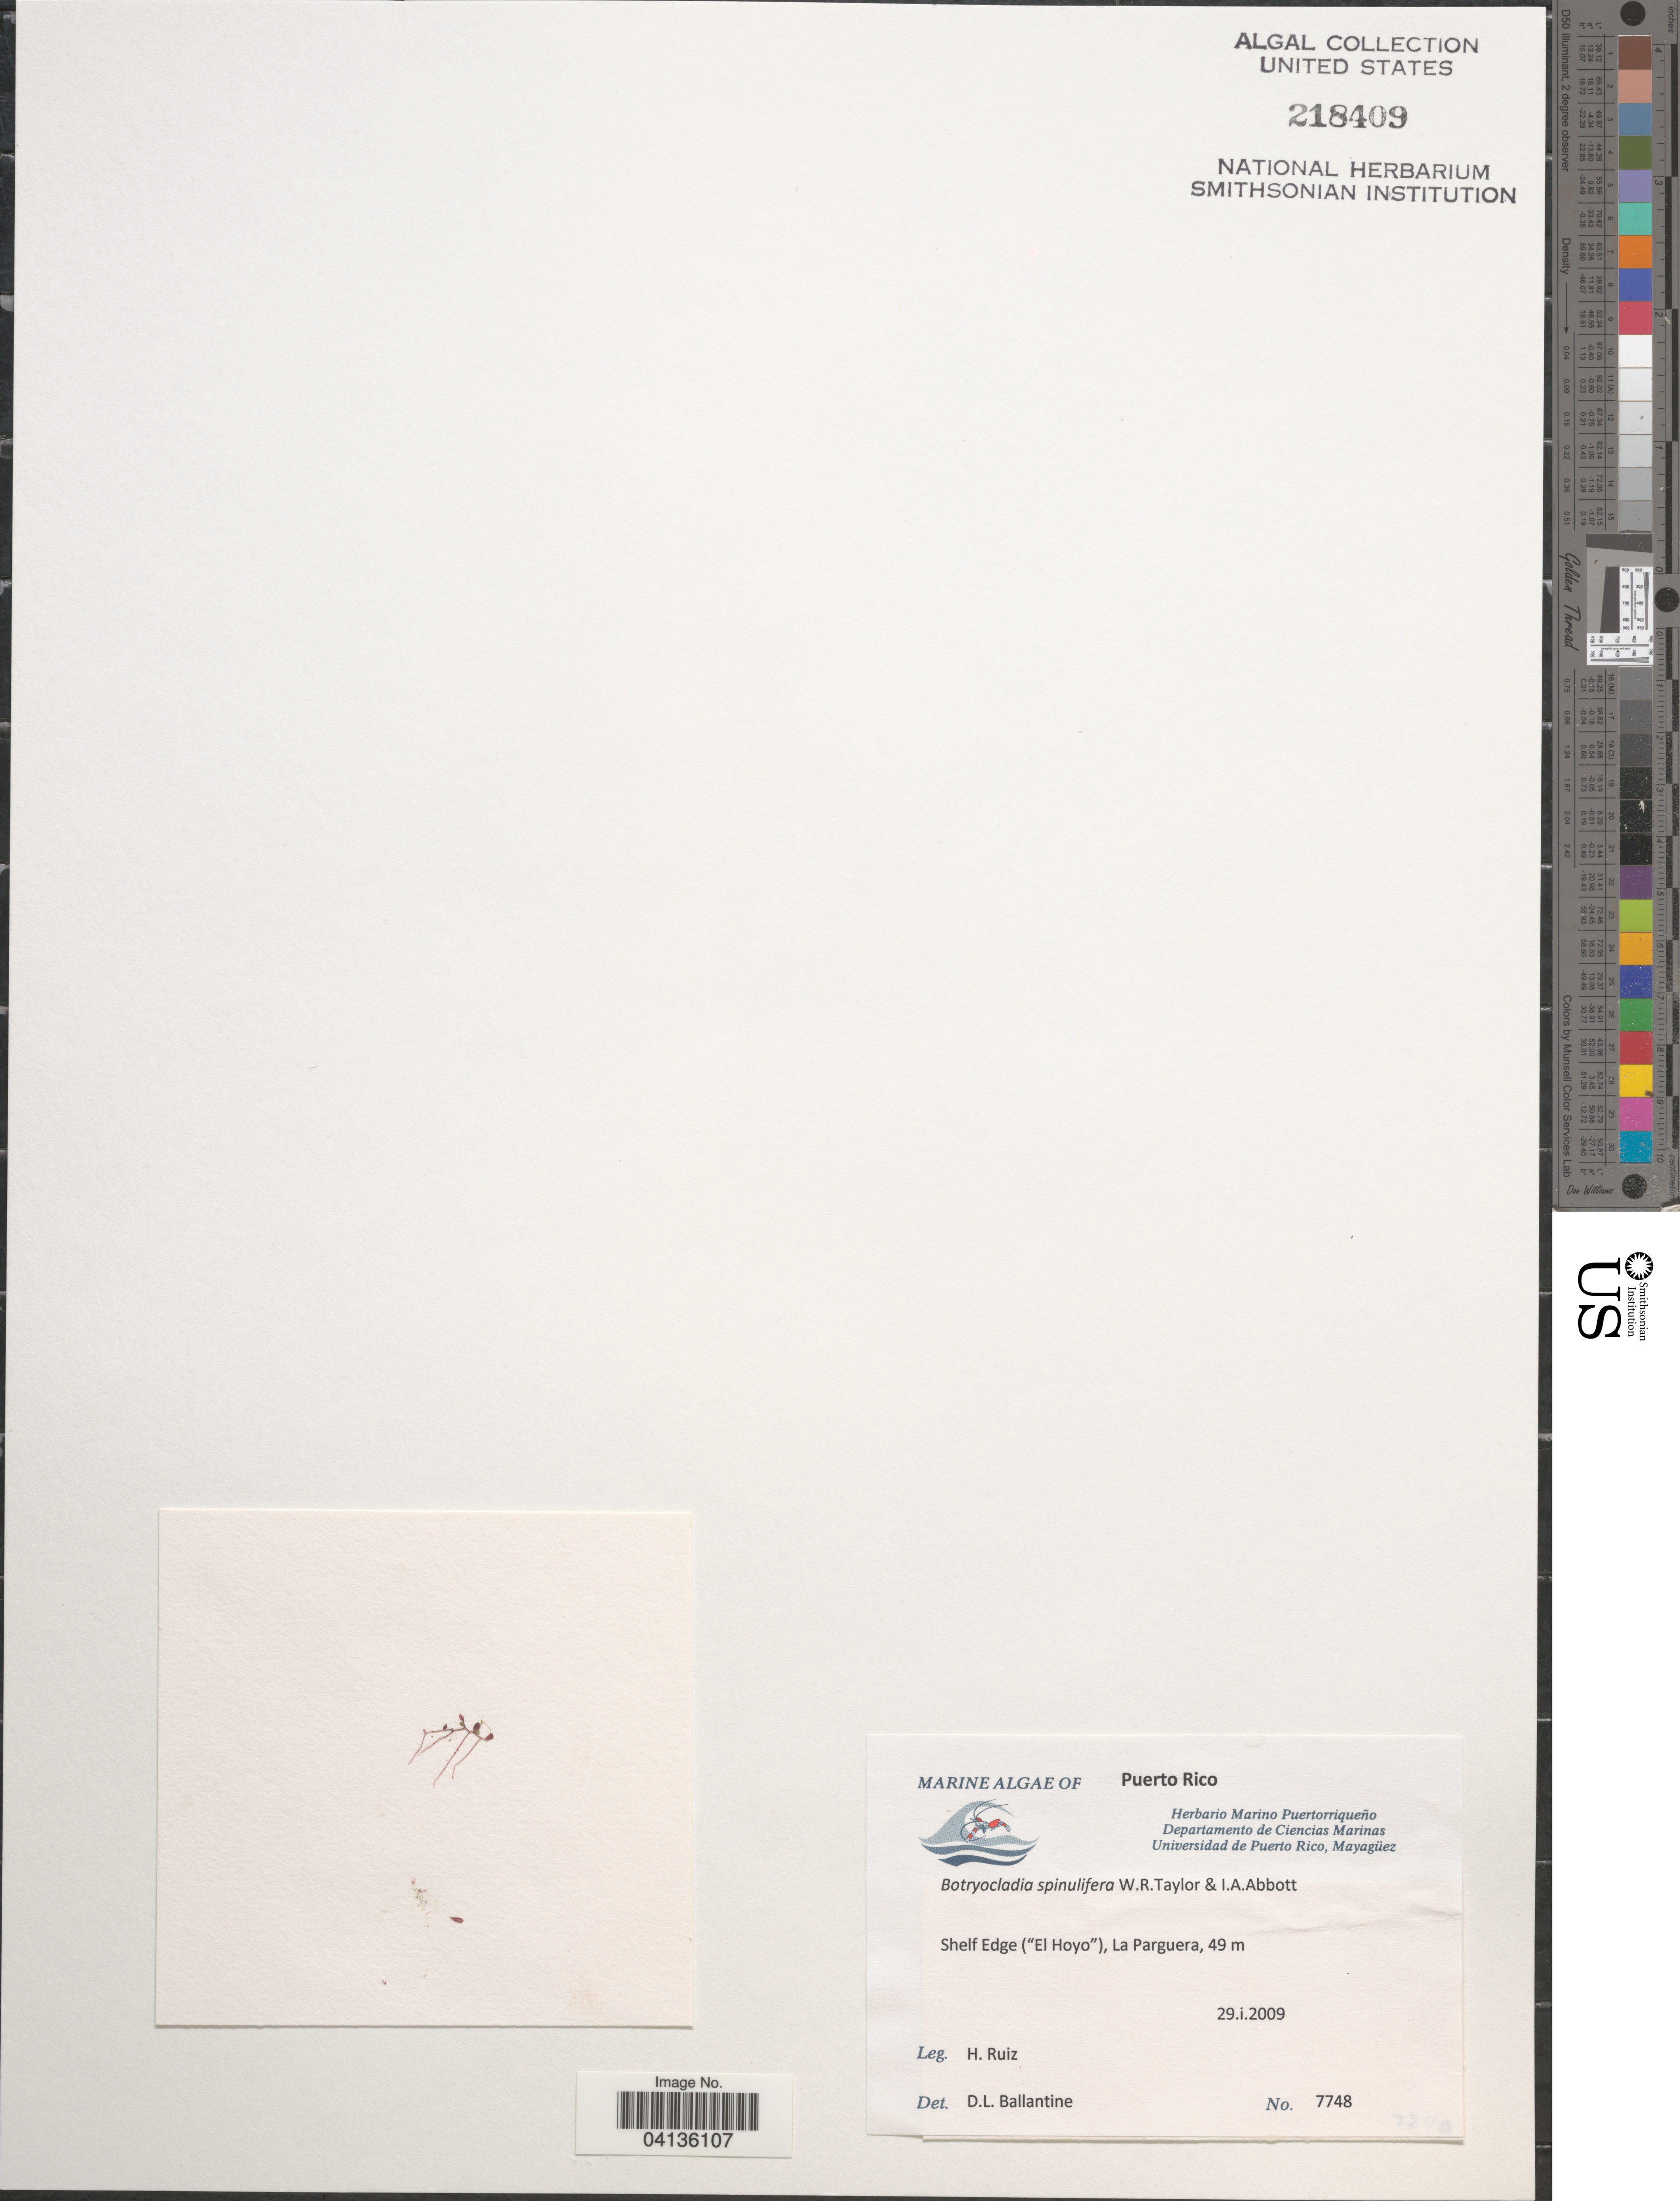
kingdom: Plantae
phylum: Rhodophyta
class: Florideophyceae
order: Rhodymeniales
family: Rhodymeniaceae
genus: Botryocladia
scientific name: Botryocladia spinulifera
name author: W.R. Taylor & I.A. Abbott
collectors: H. Ruiz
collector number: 7748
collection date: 2009-01-29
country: Puerto Rico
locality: Shelf Edge ("El Hoyo"), La Parguera.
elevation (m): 49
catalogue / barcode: US 218409